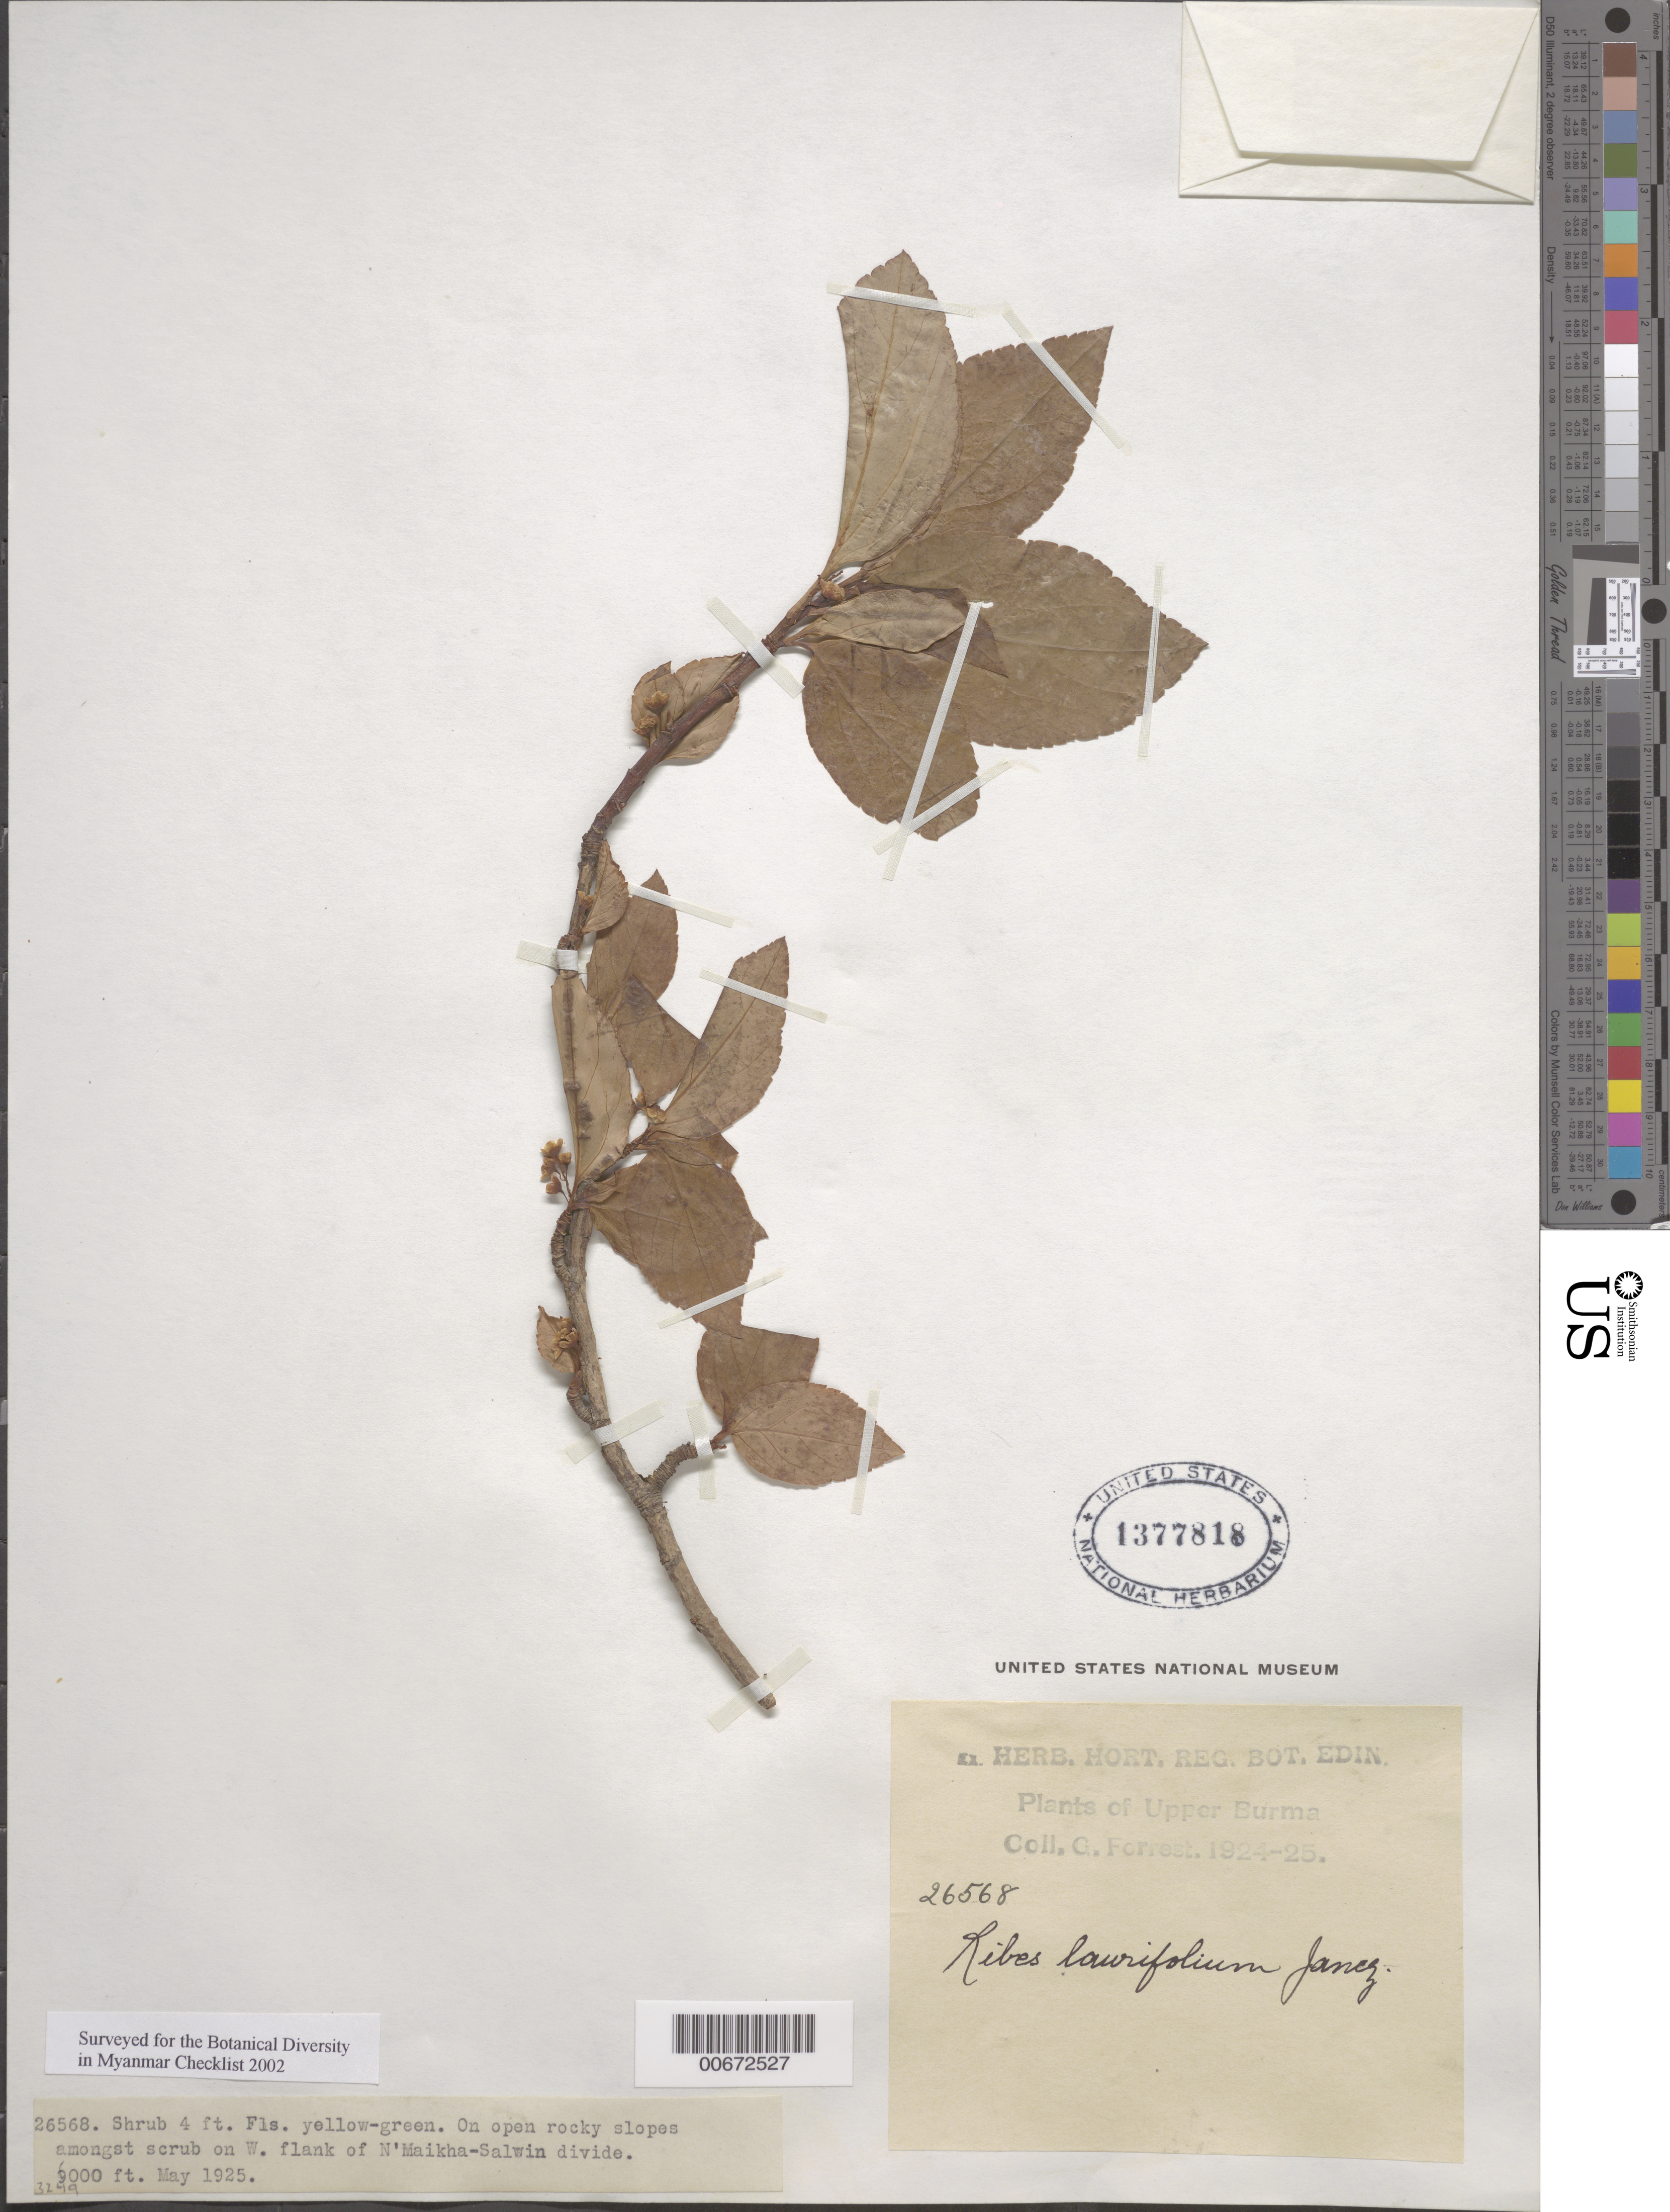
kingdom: Plantae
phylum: Tracheophyta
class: Magnoliopsida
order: Saxifragales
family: Grossulariaceae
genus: Ribes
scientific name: Ribes laurifolium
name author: Jancz.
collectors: G. Forrest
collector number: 26568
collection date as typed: May 1925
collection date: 1925-05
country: Myanmar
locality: Upper Burma, W flank of N'Maikha-Salwin Divide.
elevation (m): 1829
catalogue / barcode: US 1377818